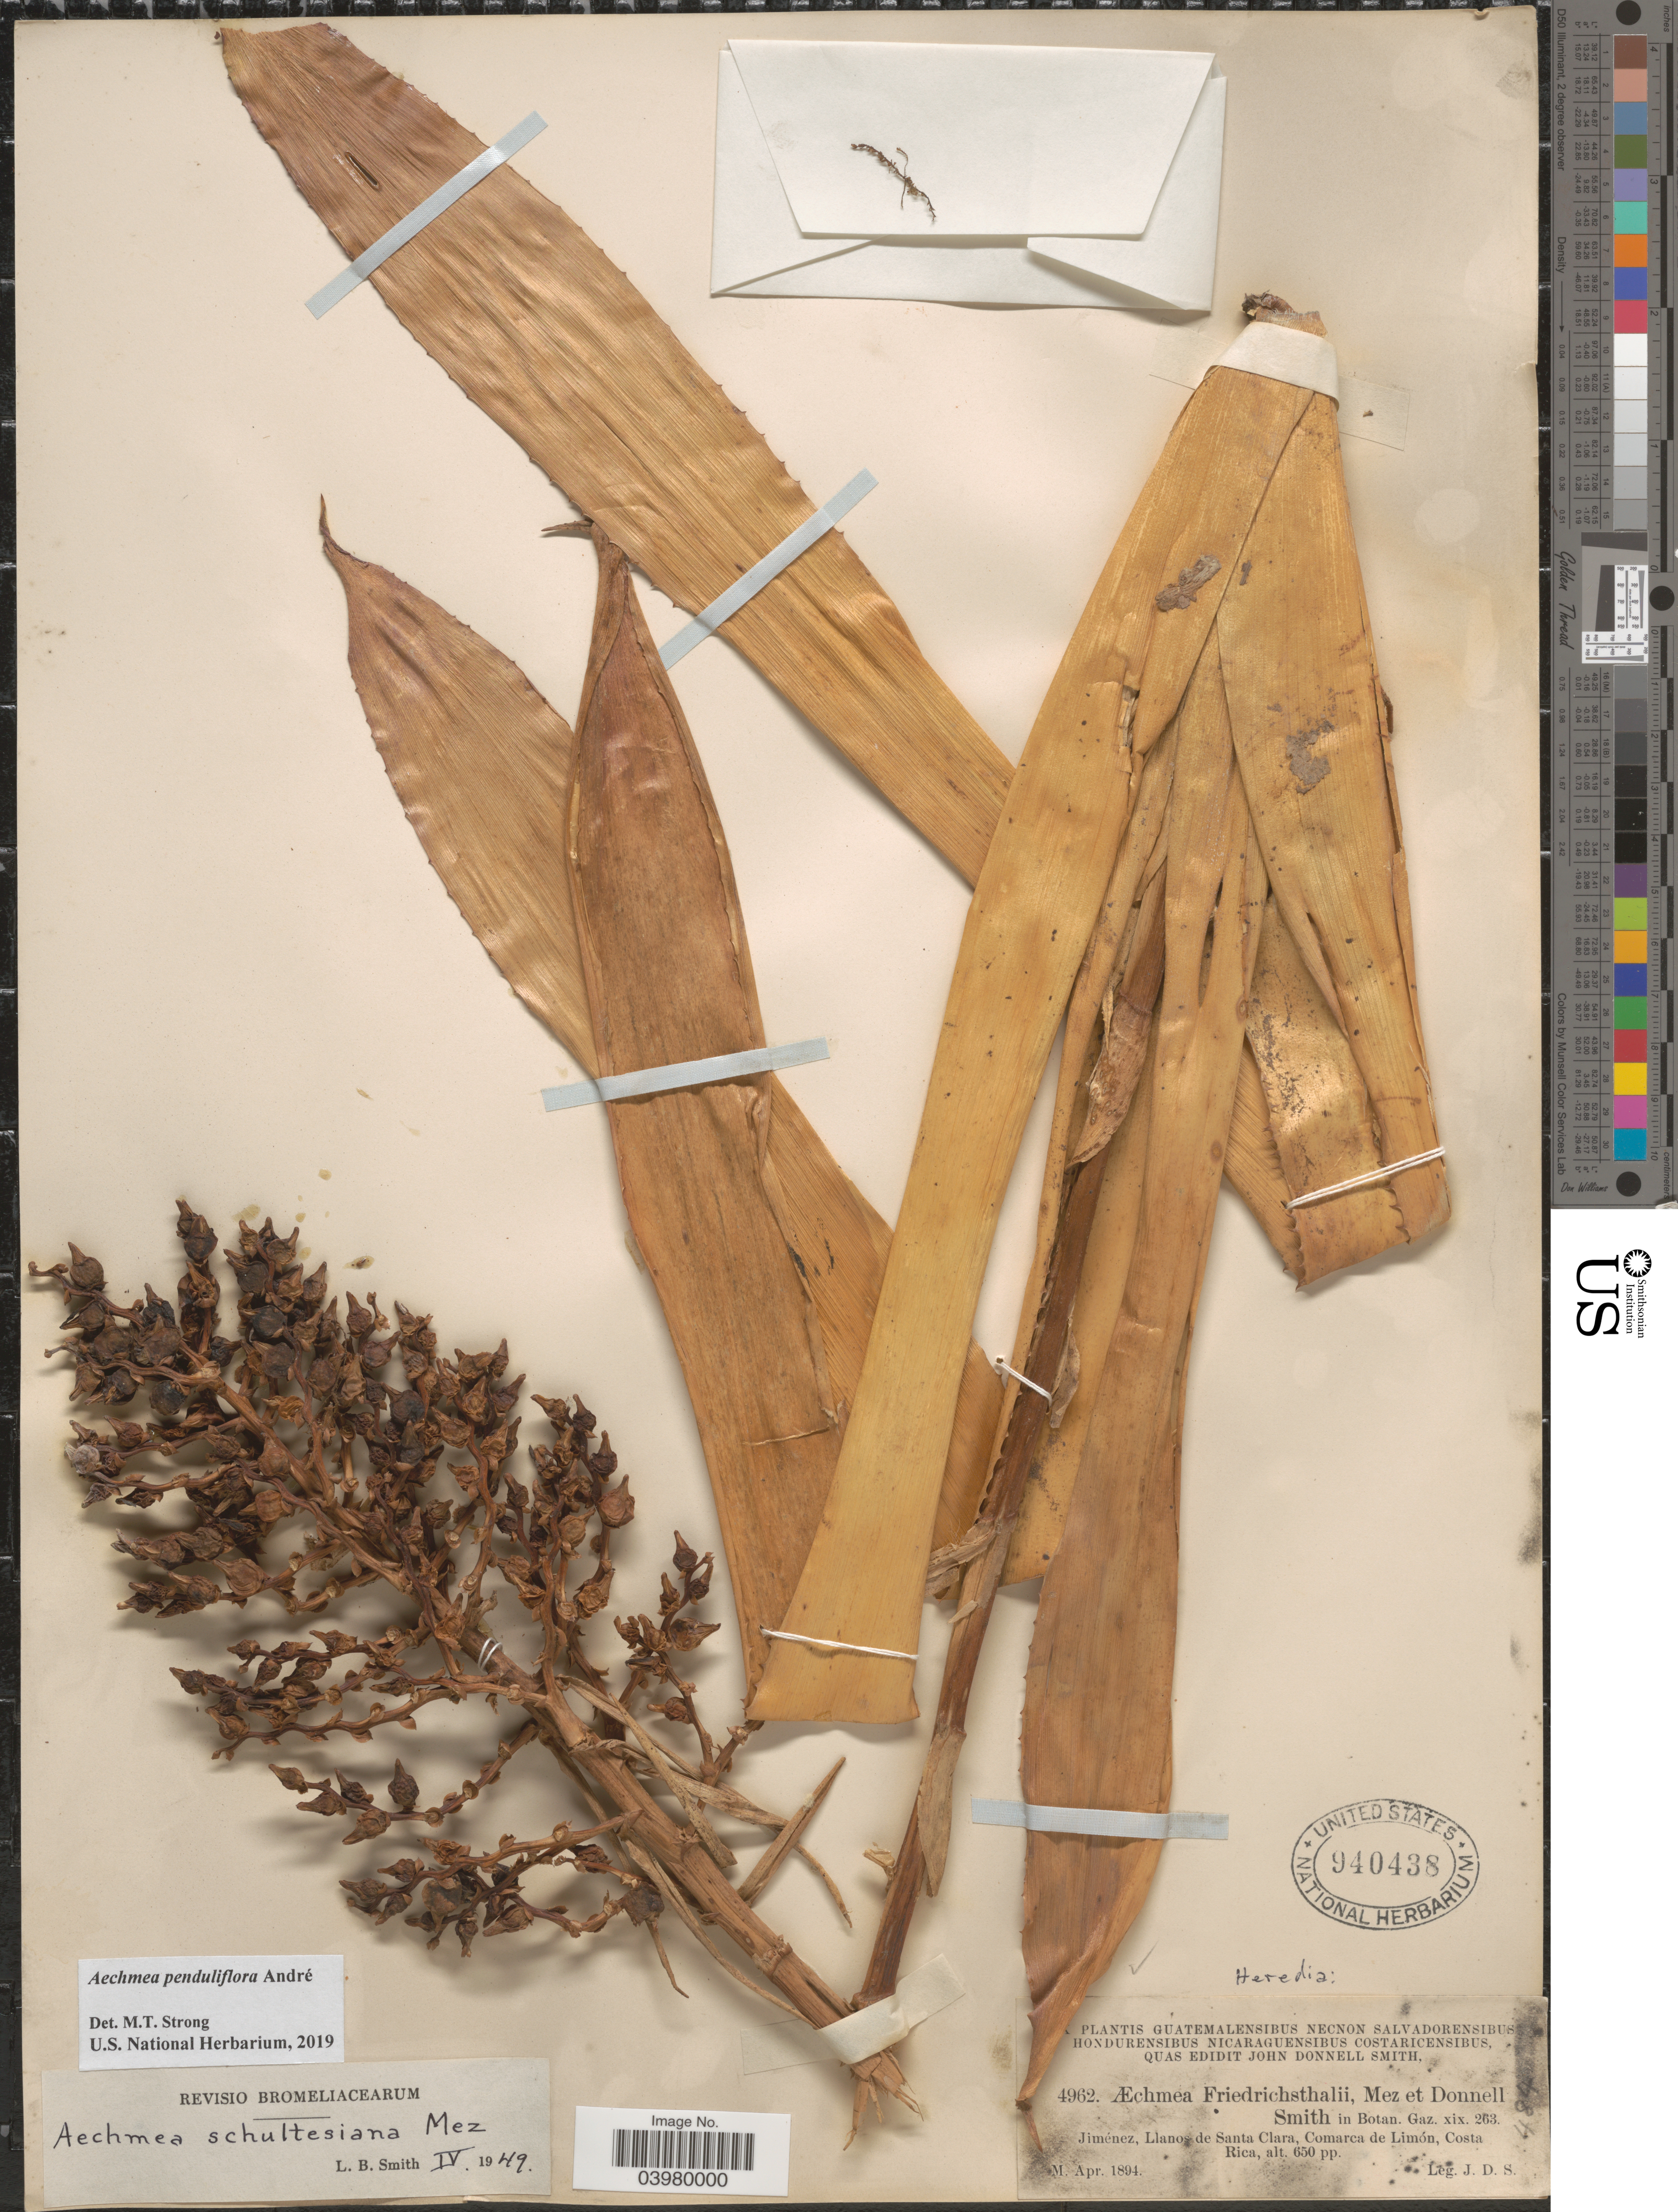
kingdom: Plantae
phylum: Tracheophyta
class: Liliopsida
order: Poales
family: Bromeliaceae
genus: Aechmea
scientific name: Aechmea penduliflora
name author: André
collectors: J. Donnell Smith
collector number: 4962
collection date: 1894-04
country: Costa Rica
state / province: Heredia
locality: Jiménez, Llanos de Santa Clara, Comarca de Limón.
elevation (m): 198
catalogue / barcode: US 940438